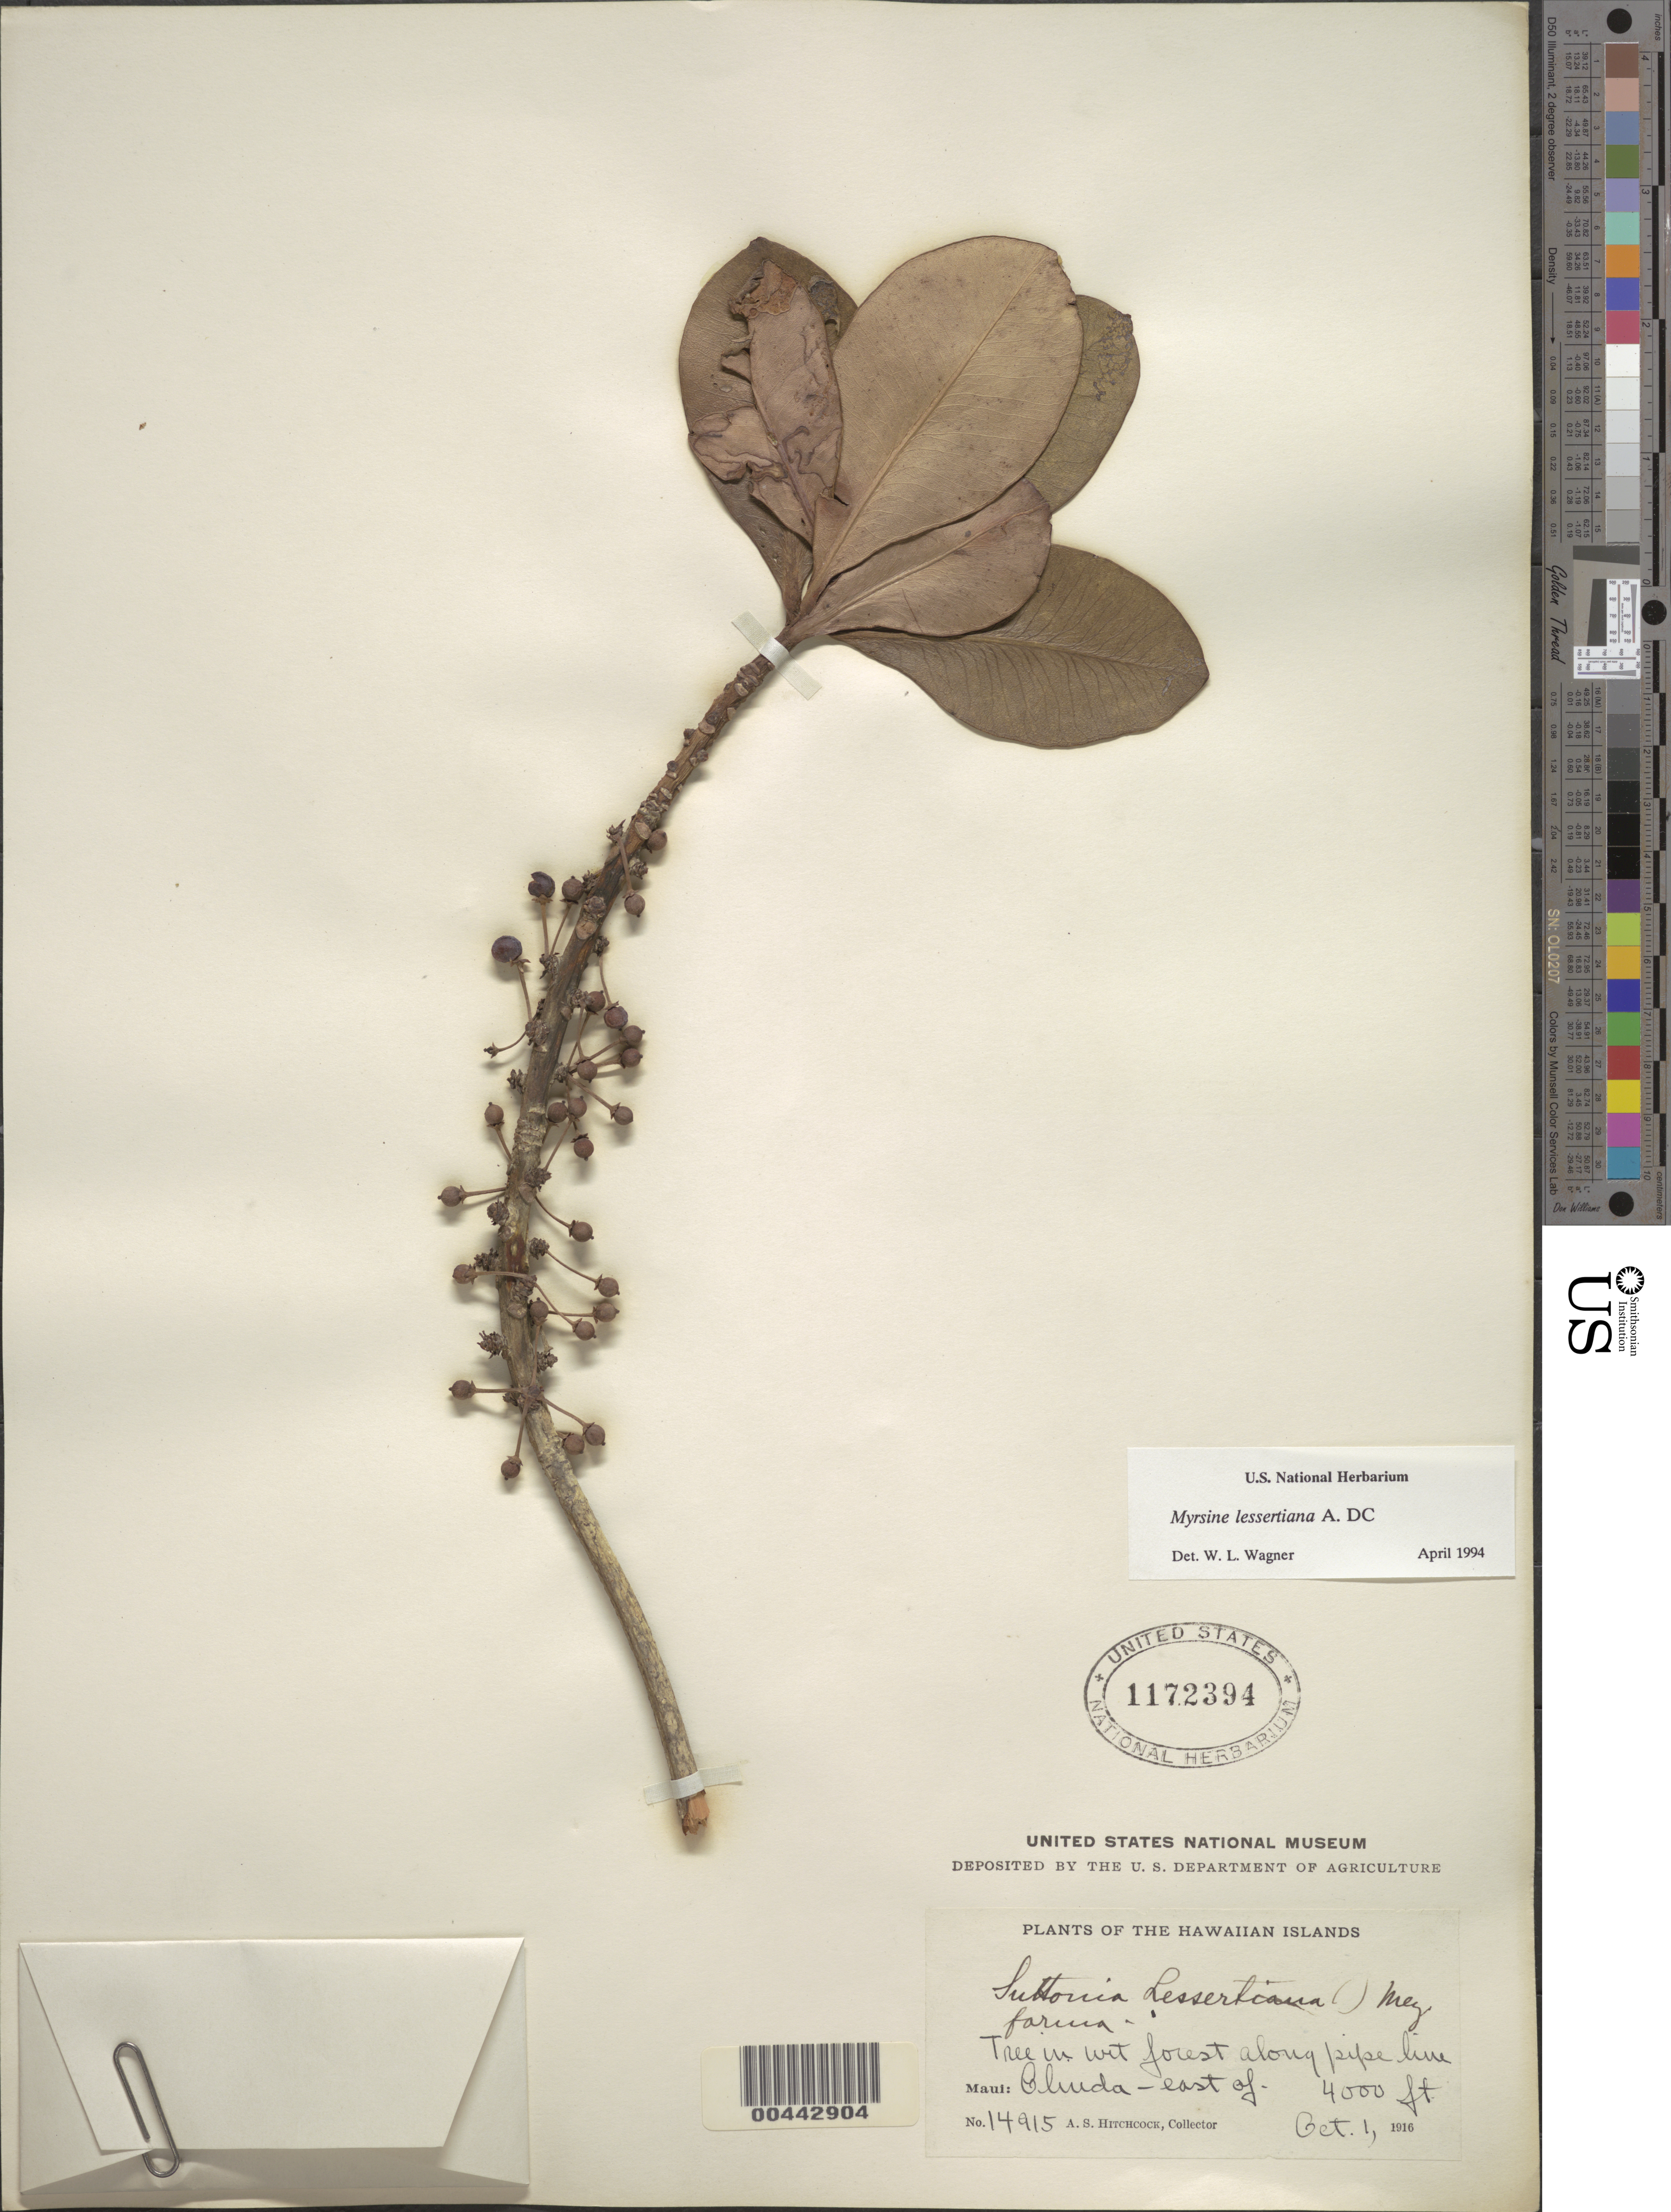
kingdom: Plantae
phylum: Tracheophyta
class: Magnoliopsida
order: Ericales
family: Primulaceae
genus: Myrsine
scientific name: Myrsine lessertiana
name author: A. DC.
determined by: Wagner, W. L., (BOT), Smithsonian Institution - National Museum of Natural History (UNITED STATES)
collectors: A. S. Hitchcock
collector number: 14915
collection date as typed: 1 Oct 1916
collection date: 1916-10-01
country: United States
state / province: Hawaii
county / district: Maui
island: Maui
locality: Olinda - east of, along pipe line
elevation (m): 1219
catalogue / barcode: US 1172394